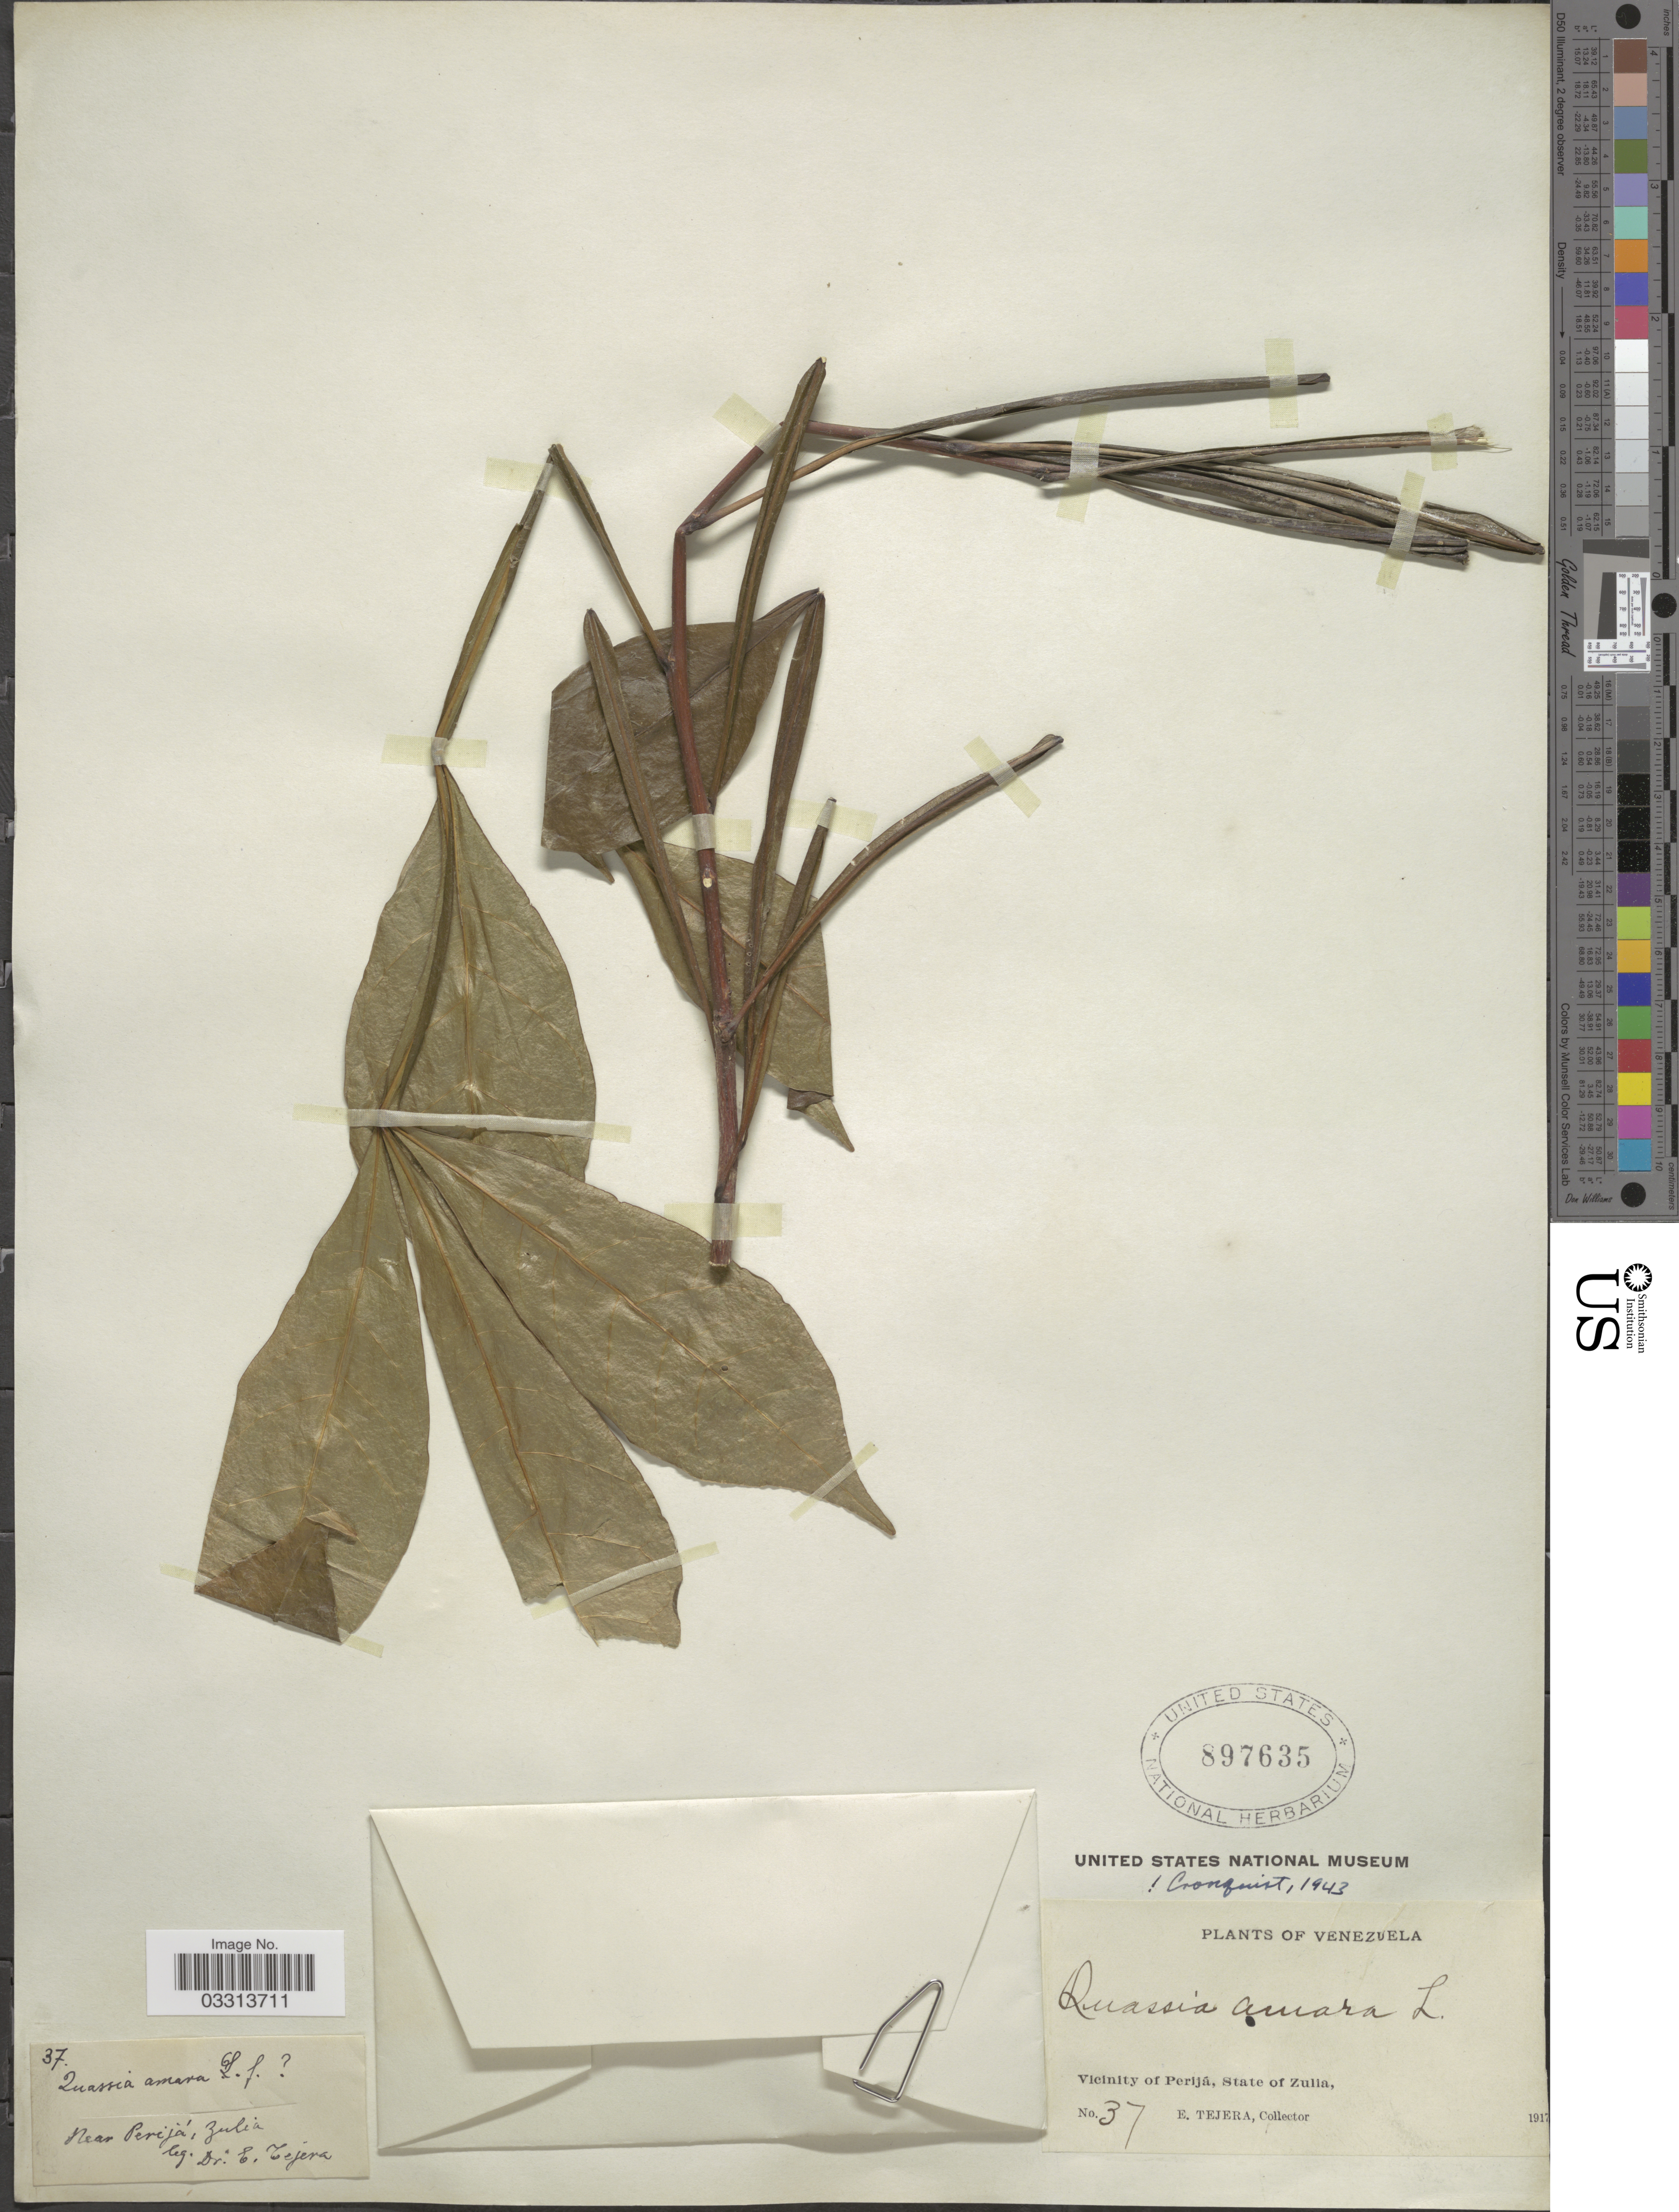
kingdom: Plantae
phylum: Tracheophyta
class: Magnoliopsida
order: Sapindales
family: Simaroubaceae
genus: Quassia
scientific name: Quassia amara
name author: L.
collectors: E. Tejera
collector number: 37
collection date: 1917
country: Venezuela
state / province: Zulia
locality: Vicinity of Perijá.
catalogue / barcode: US 897635